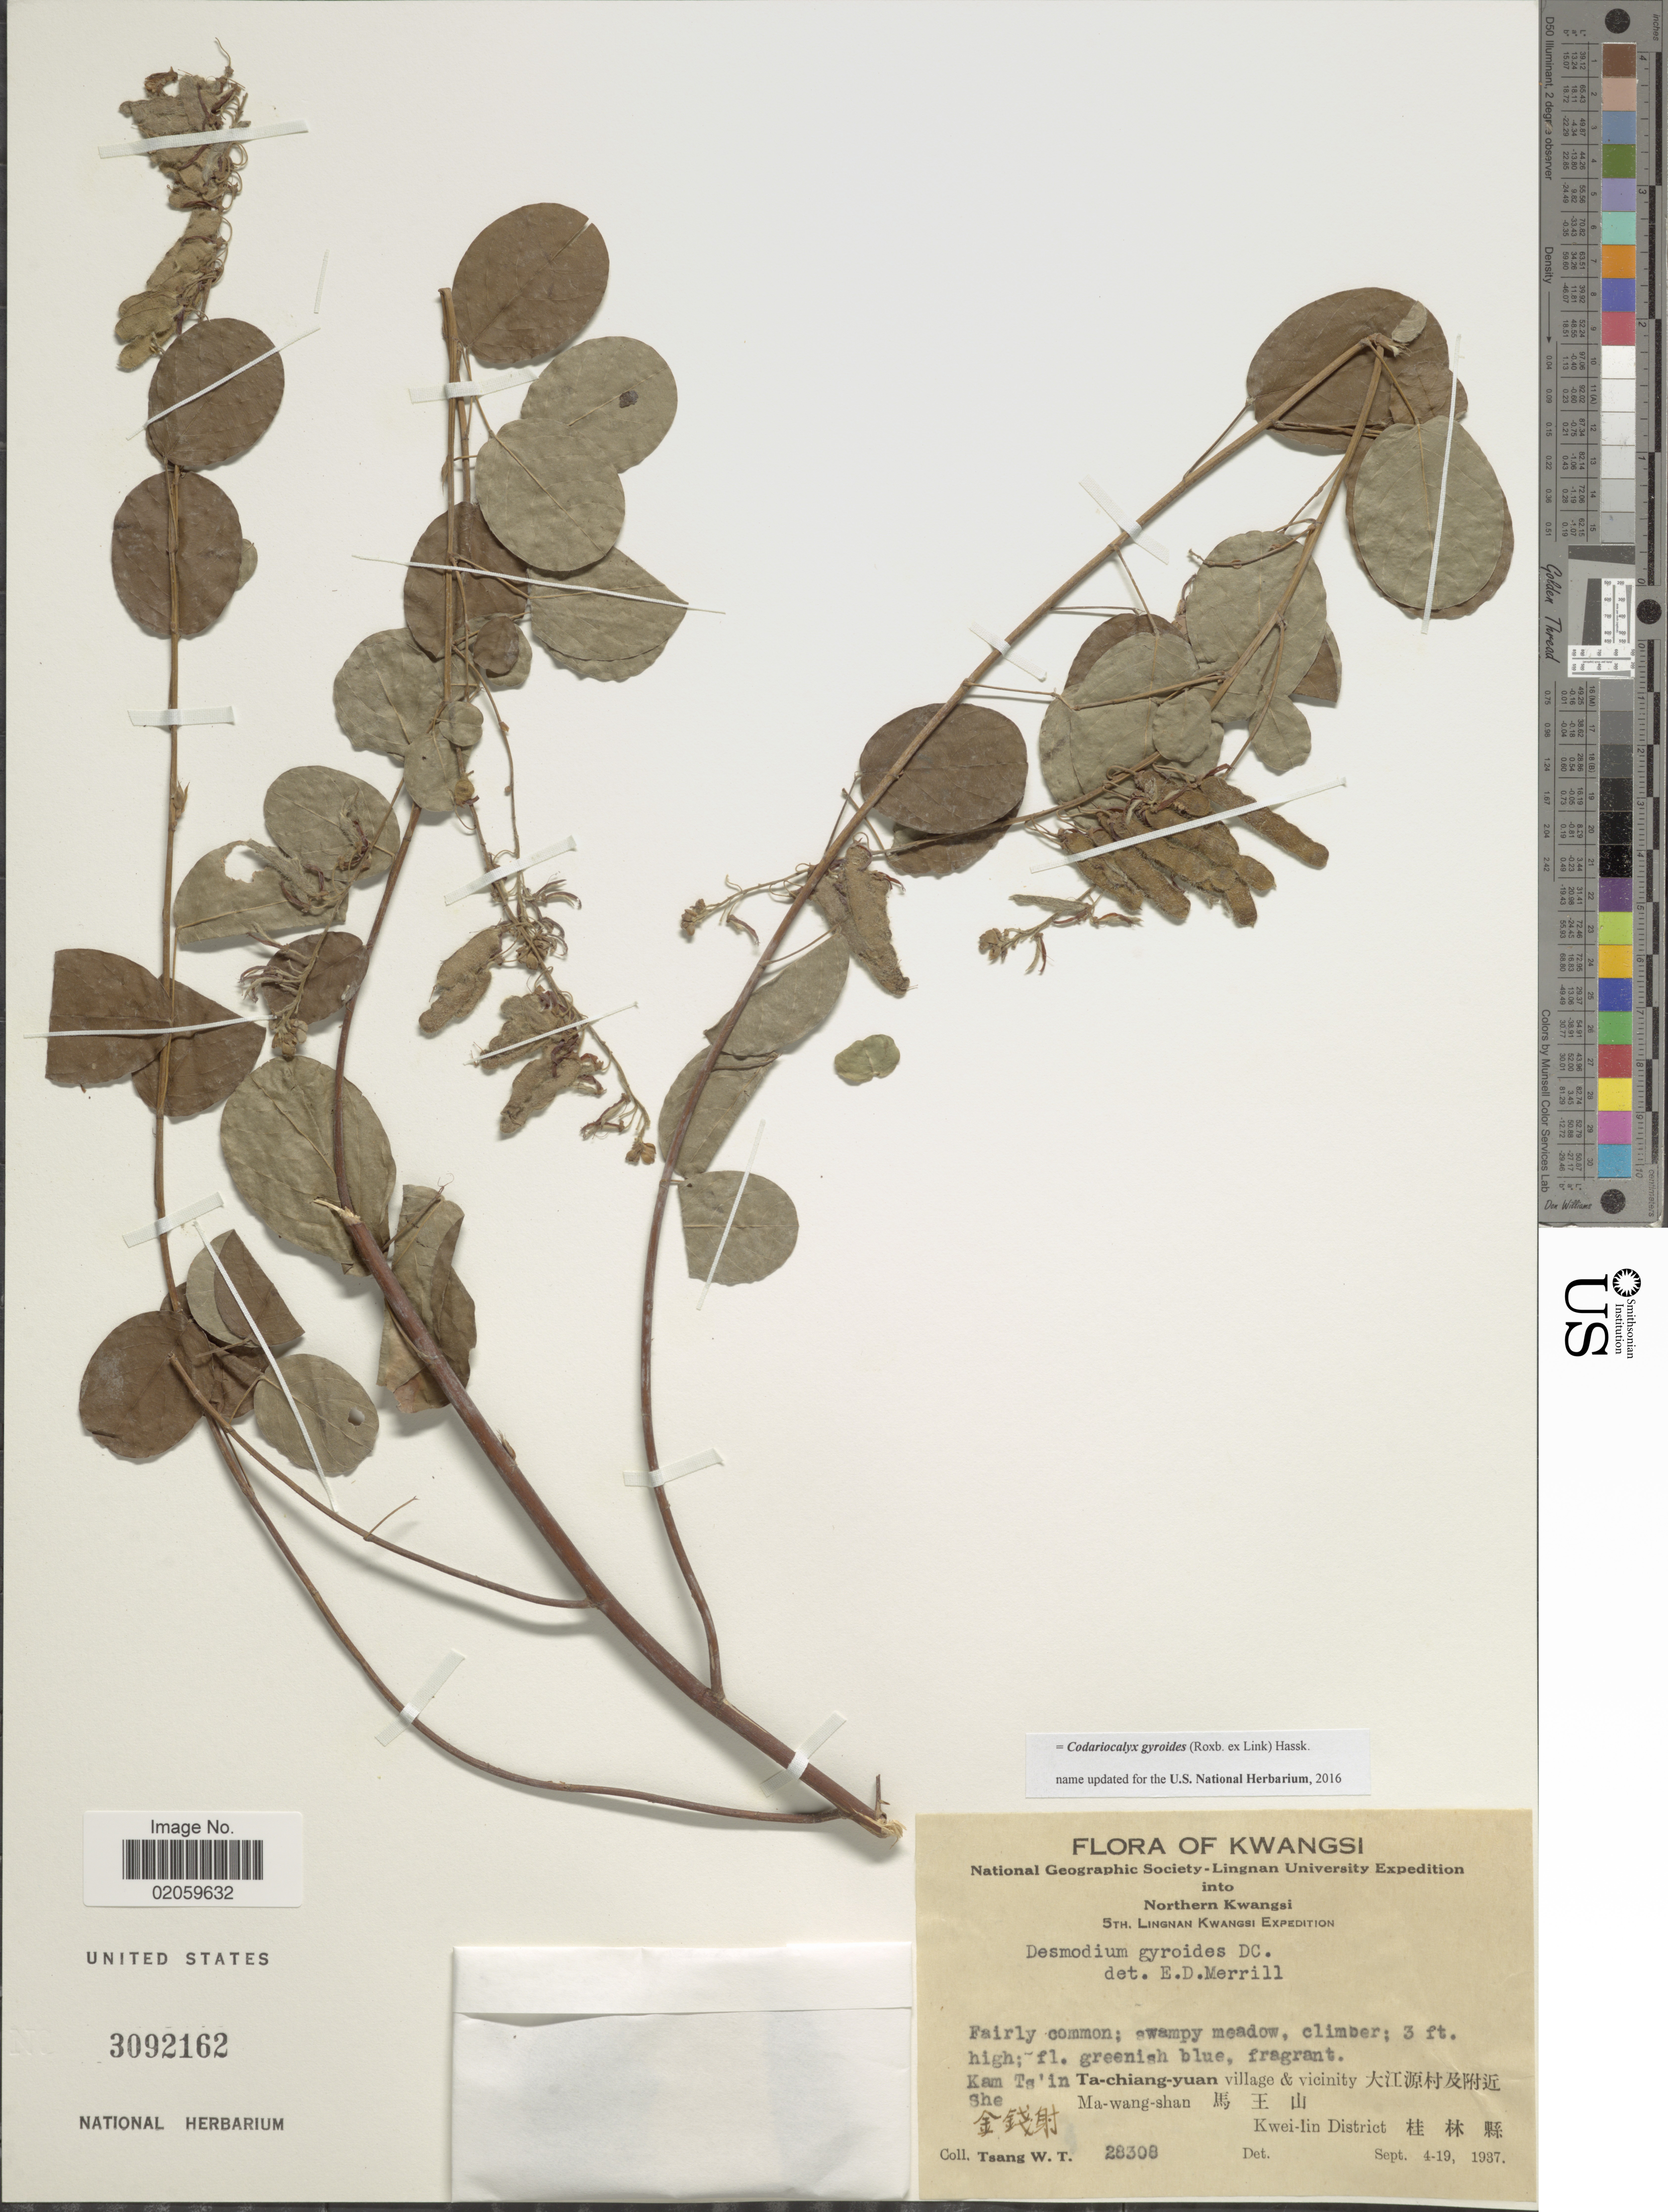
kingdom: Plantae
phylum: Tracheophyta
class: Magnoliopsida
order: Fabales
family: Fabaceae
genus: Codariocalyx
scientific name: Codariocalyx gyroides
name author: (Roxb. & Link) X.Y. Zhu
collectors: W. T. Tsang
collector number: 28308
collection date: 1937-09-04/1937-09-19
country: China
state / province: Guangxi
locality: Kwangsi, Kam Ts'in She Ta-chiang-yuan village & vicinity Ma-wang-shan Kwei-lin district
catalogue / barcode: US 3092162